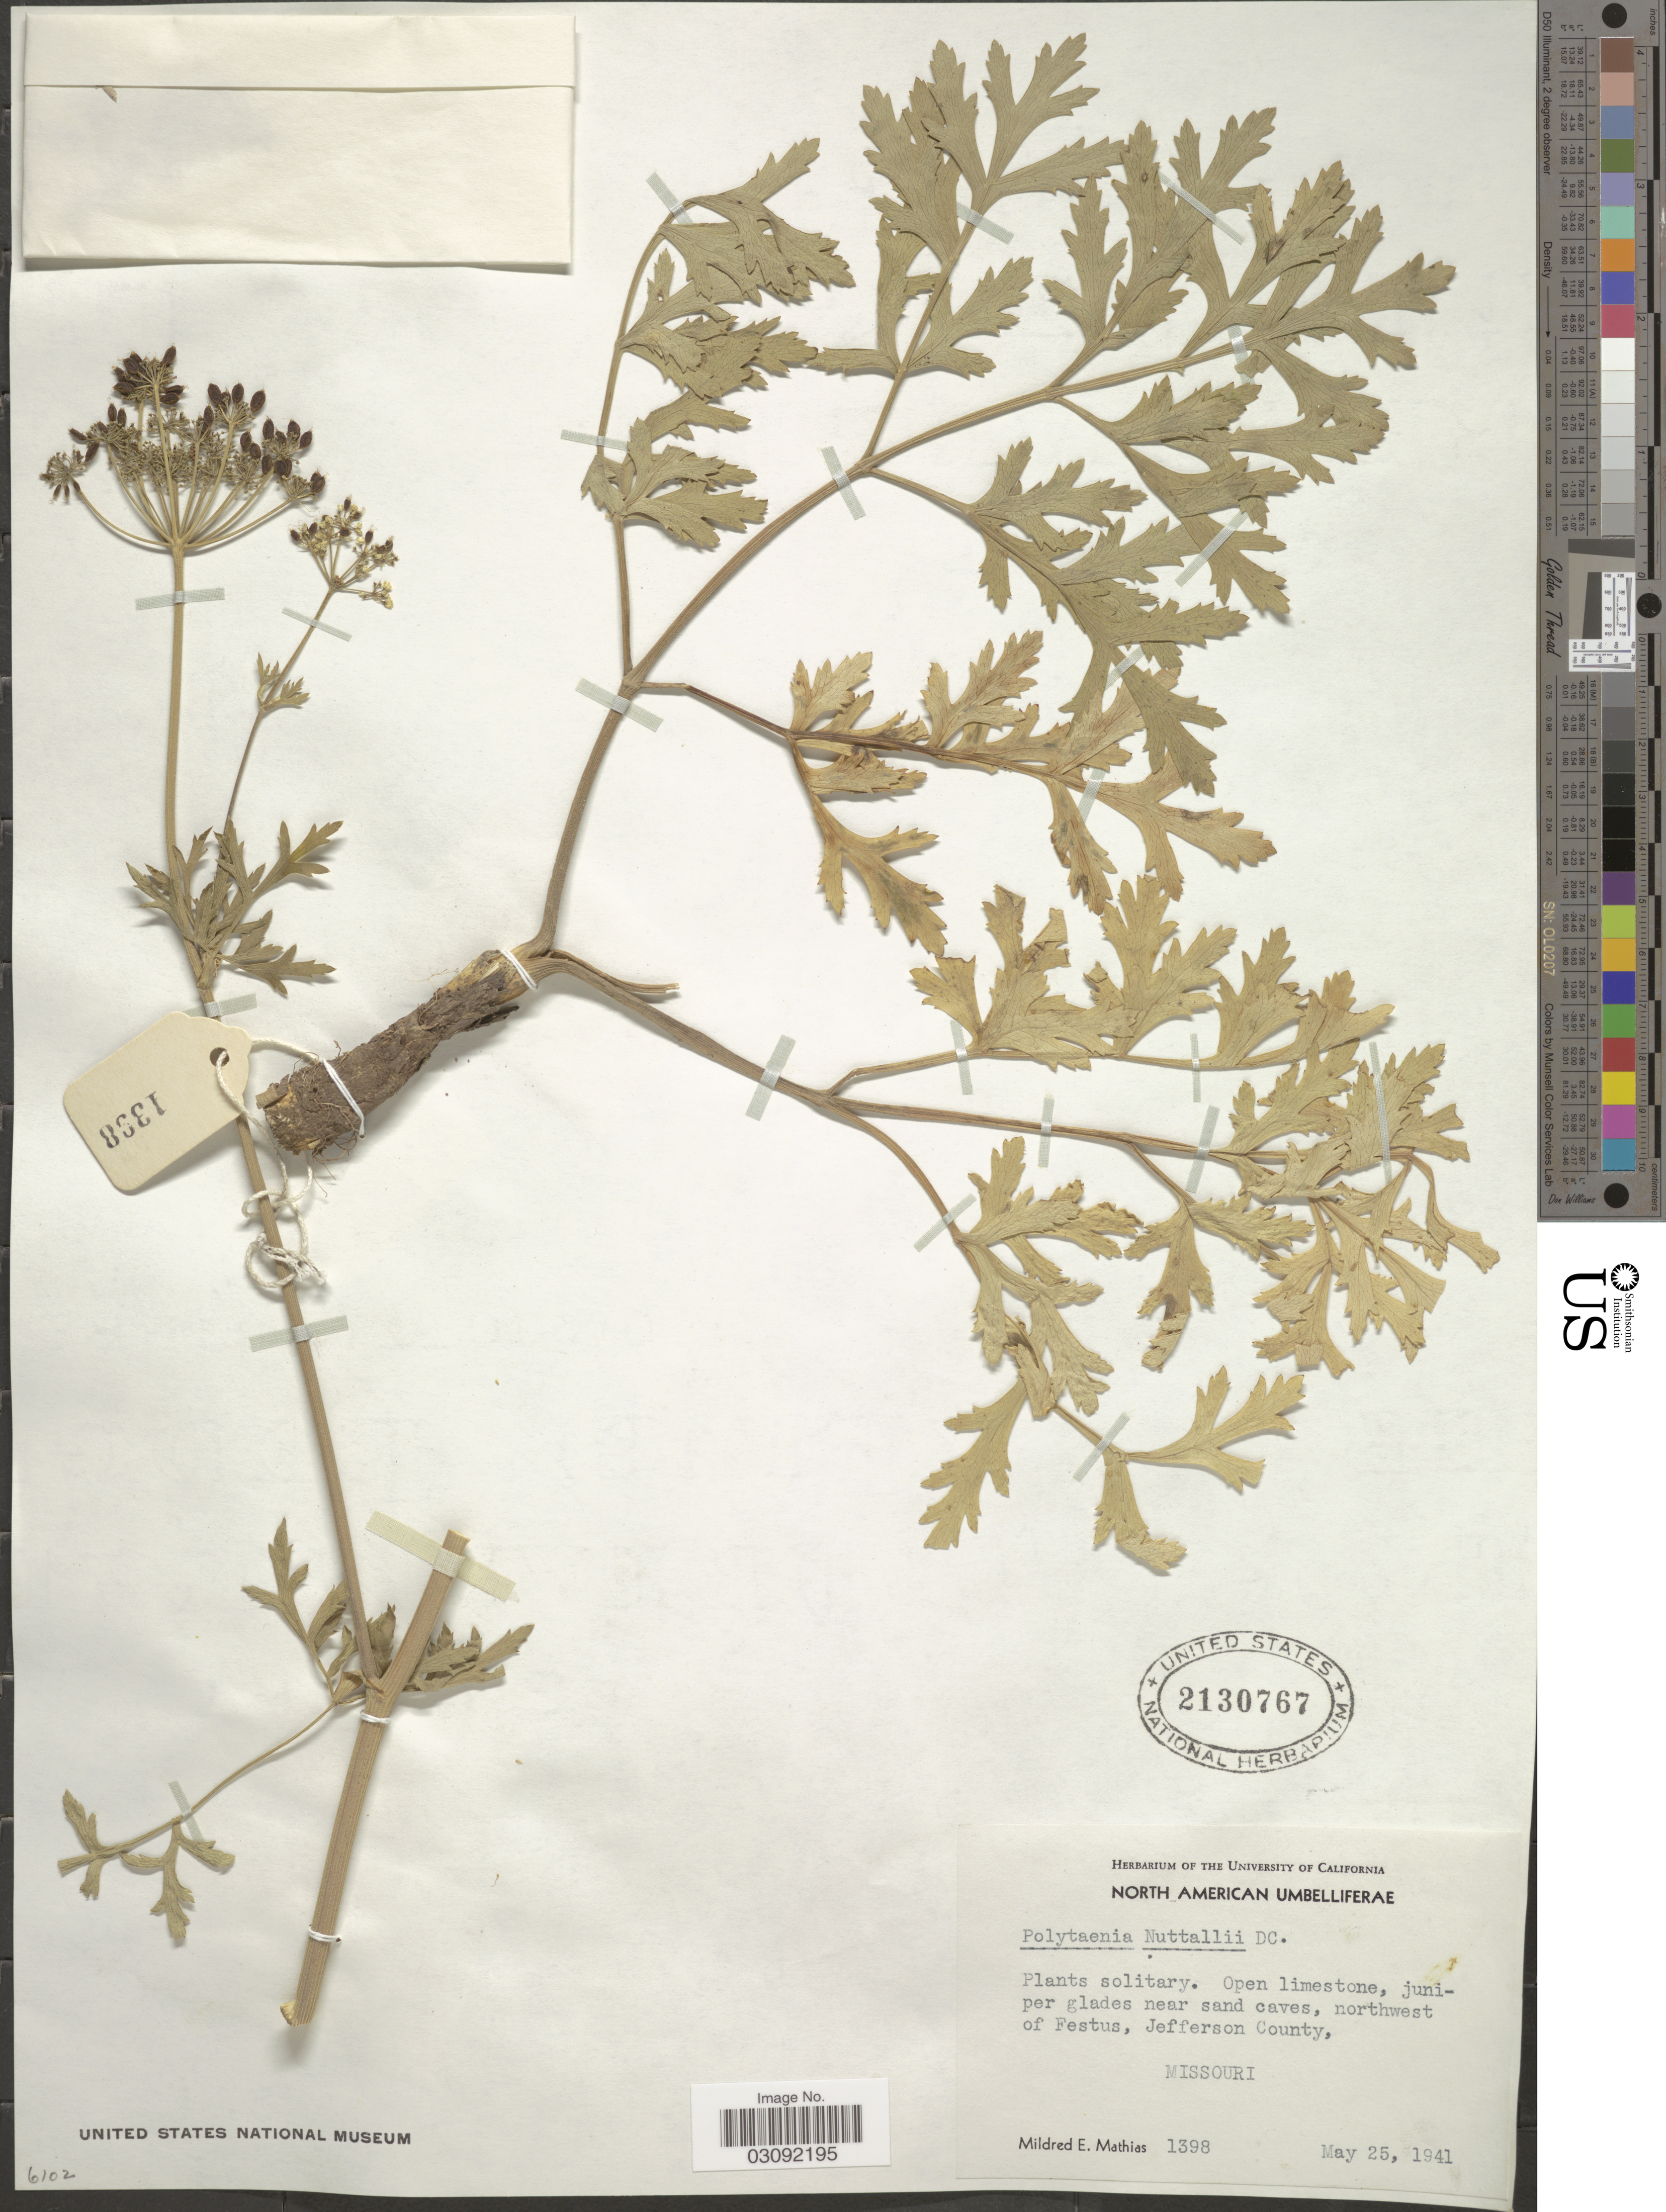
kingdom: Plantae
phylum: Tracheophyta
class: Magnoliopsida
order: Apiales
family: Apiaceae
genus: Polytaenia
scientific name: Polytaenia nuttallii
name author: DC.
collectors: M. E. Mathias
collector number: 1398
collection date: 1941-05-25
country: United States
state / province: Missouri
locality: North American Umbelliferae. Near san caves, northwest of Festus, Jefferson County.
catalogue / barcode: US 2130767